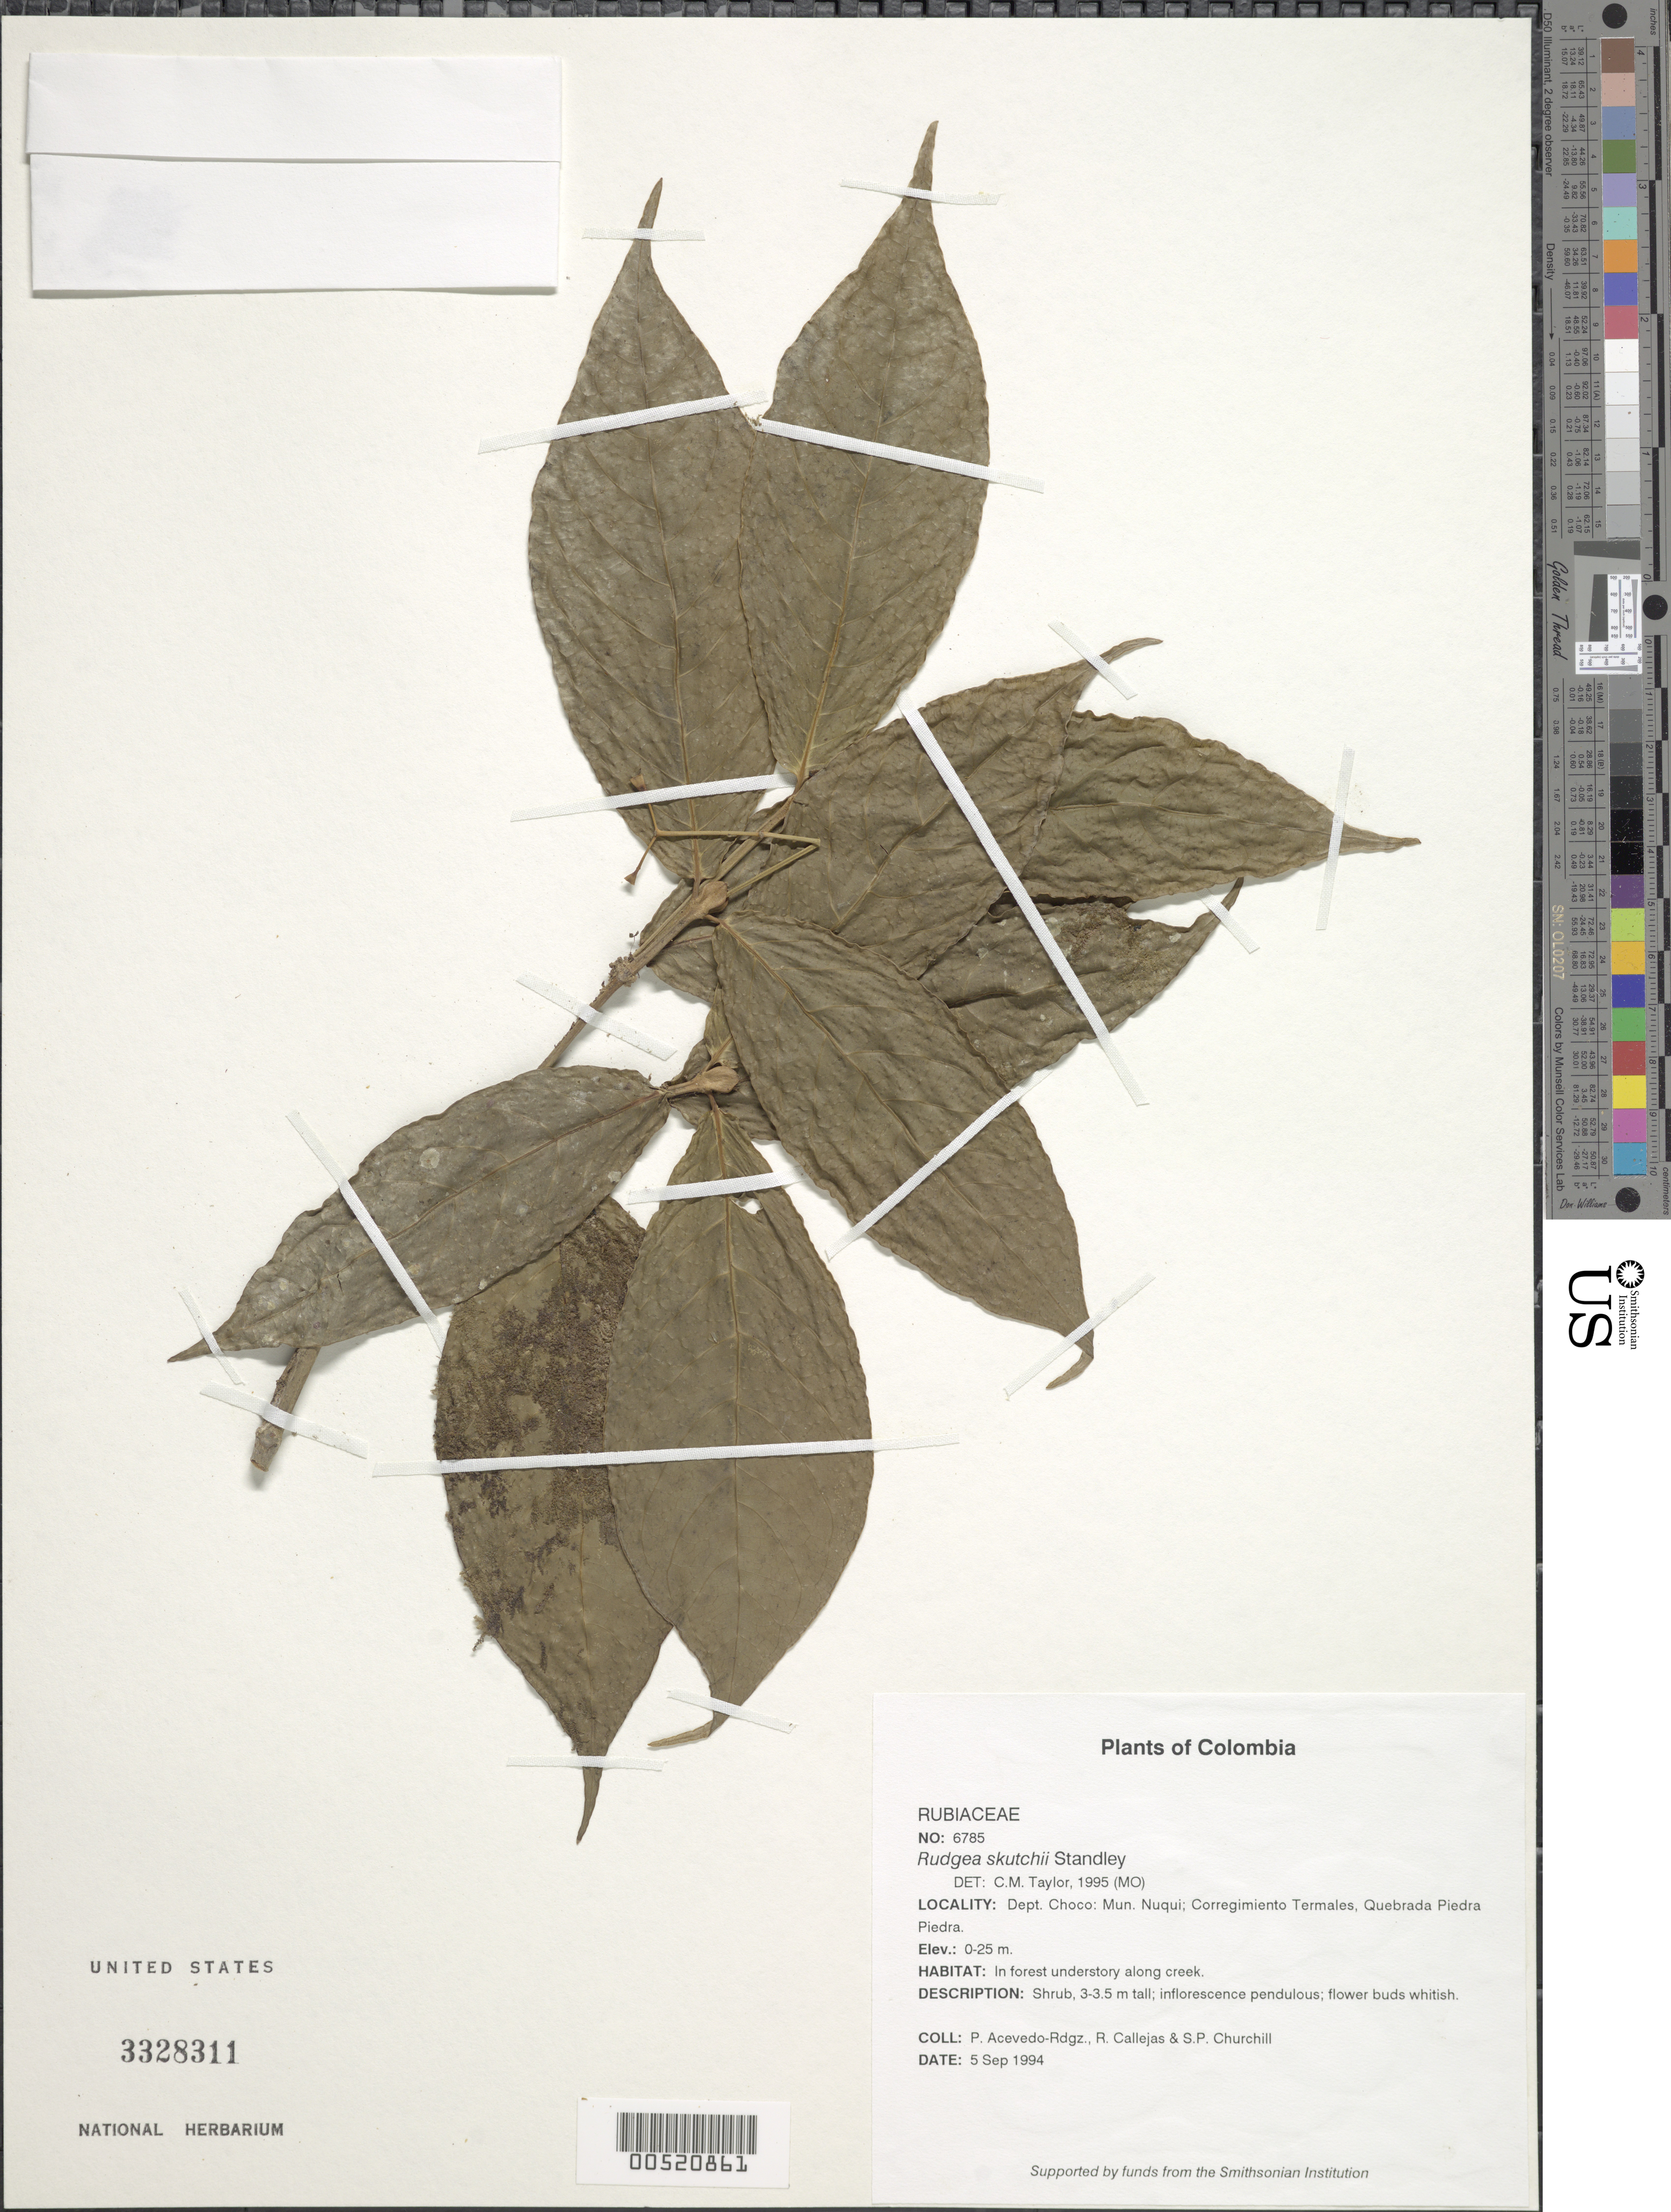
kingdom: Plantae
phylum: Tracheophyta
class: Magnoliopsida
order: Gentianales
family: Rubiaceae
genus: Rudgea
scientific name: Rudgea skutchii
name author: Standl.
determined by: Taylor, Charlotte M.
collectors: P. Acevedo-Rodr., R. Callejas & S. Churchill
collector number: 6785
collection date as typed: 05 Sep 1994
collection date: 1994-09-05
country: Colombia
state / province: Chocó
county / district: Nuqui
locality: Depart. Choco; Mun. Nuqui; Corregimiento Termales. Quebrada Piedra Piedra.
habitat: In forest understory along creek.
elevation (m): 0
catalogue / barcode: US 3328311